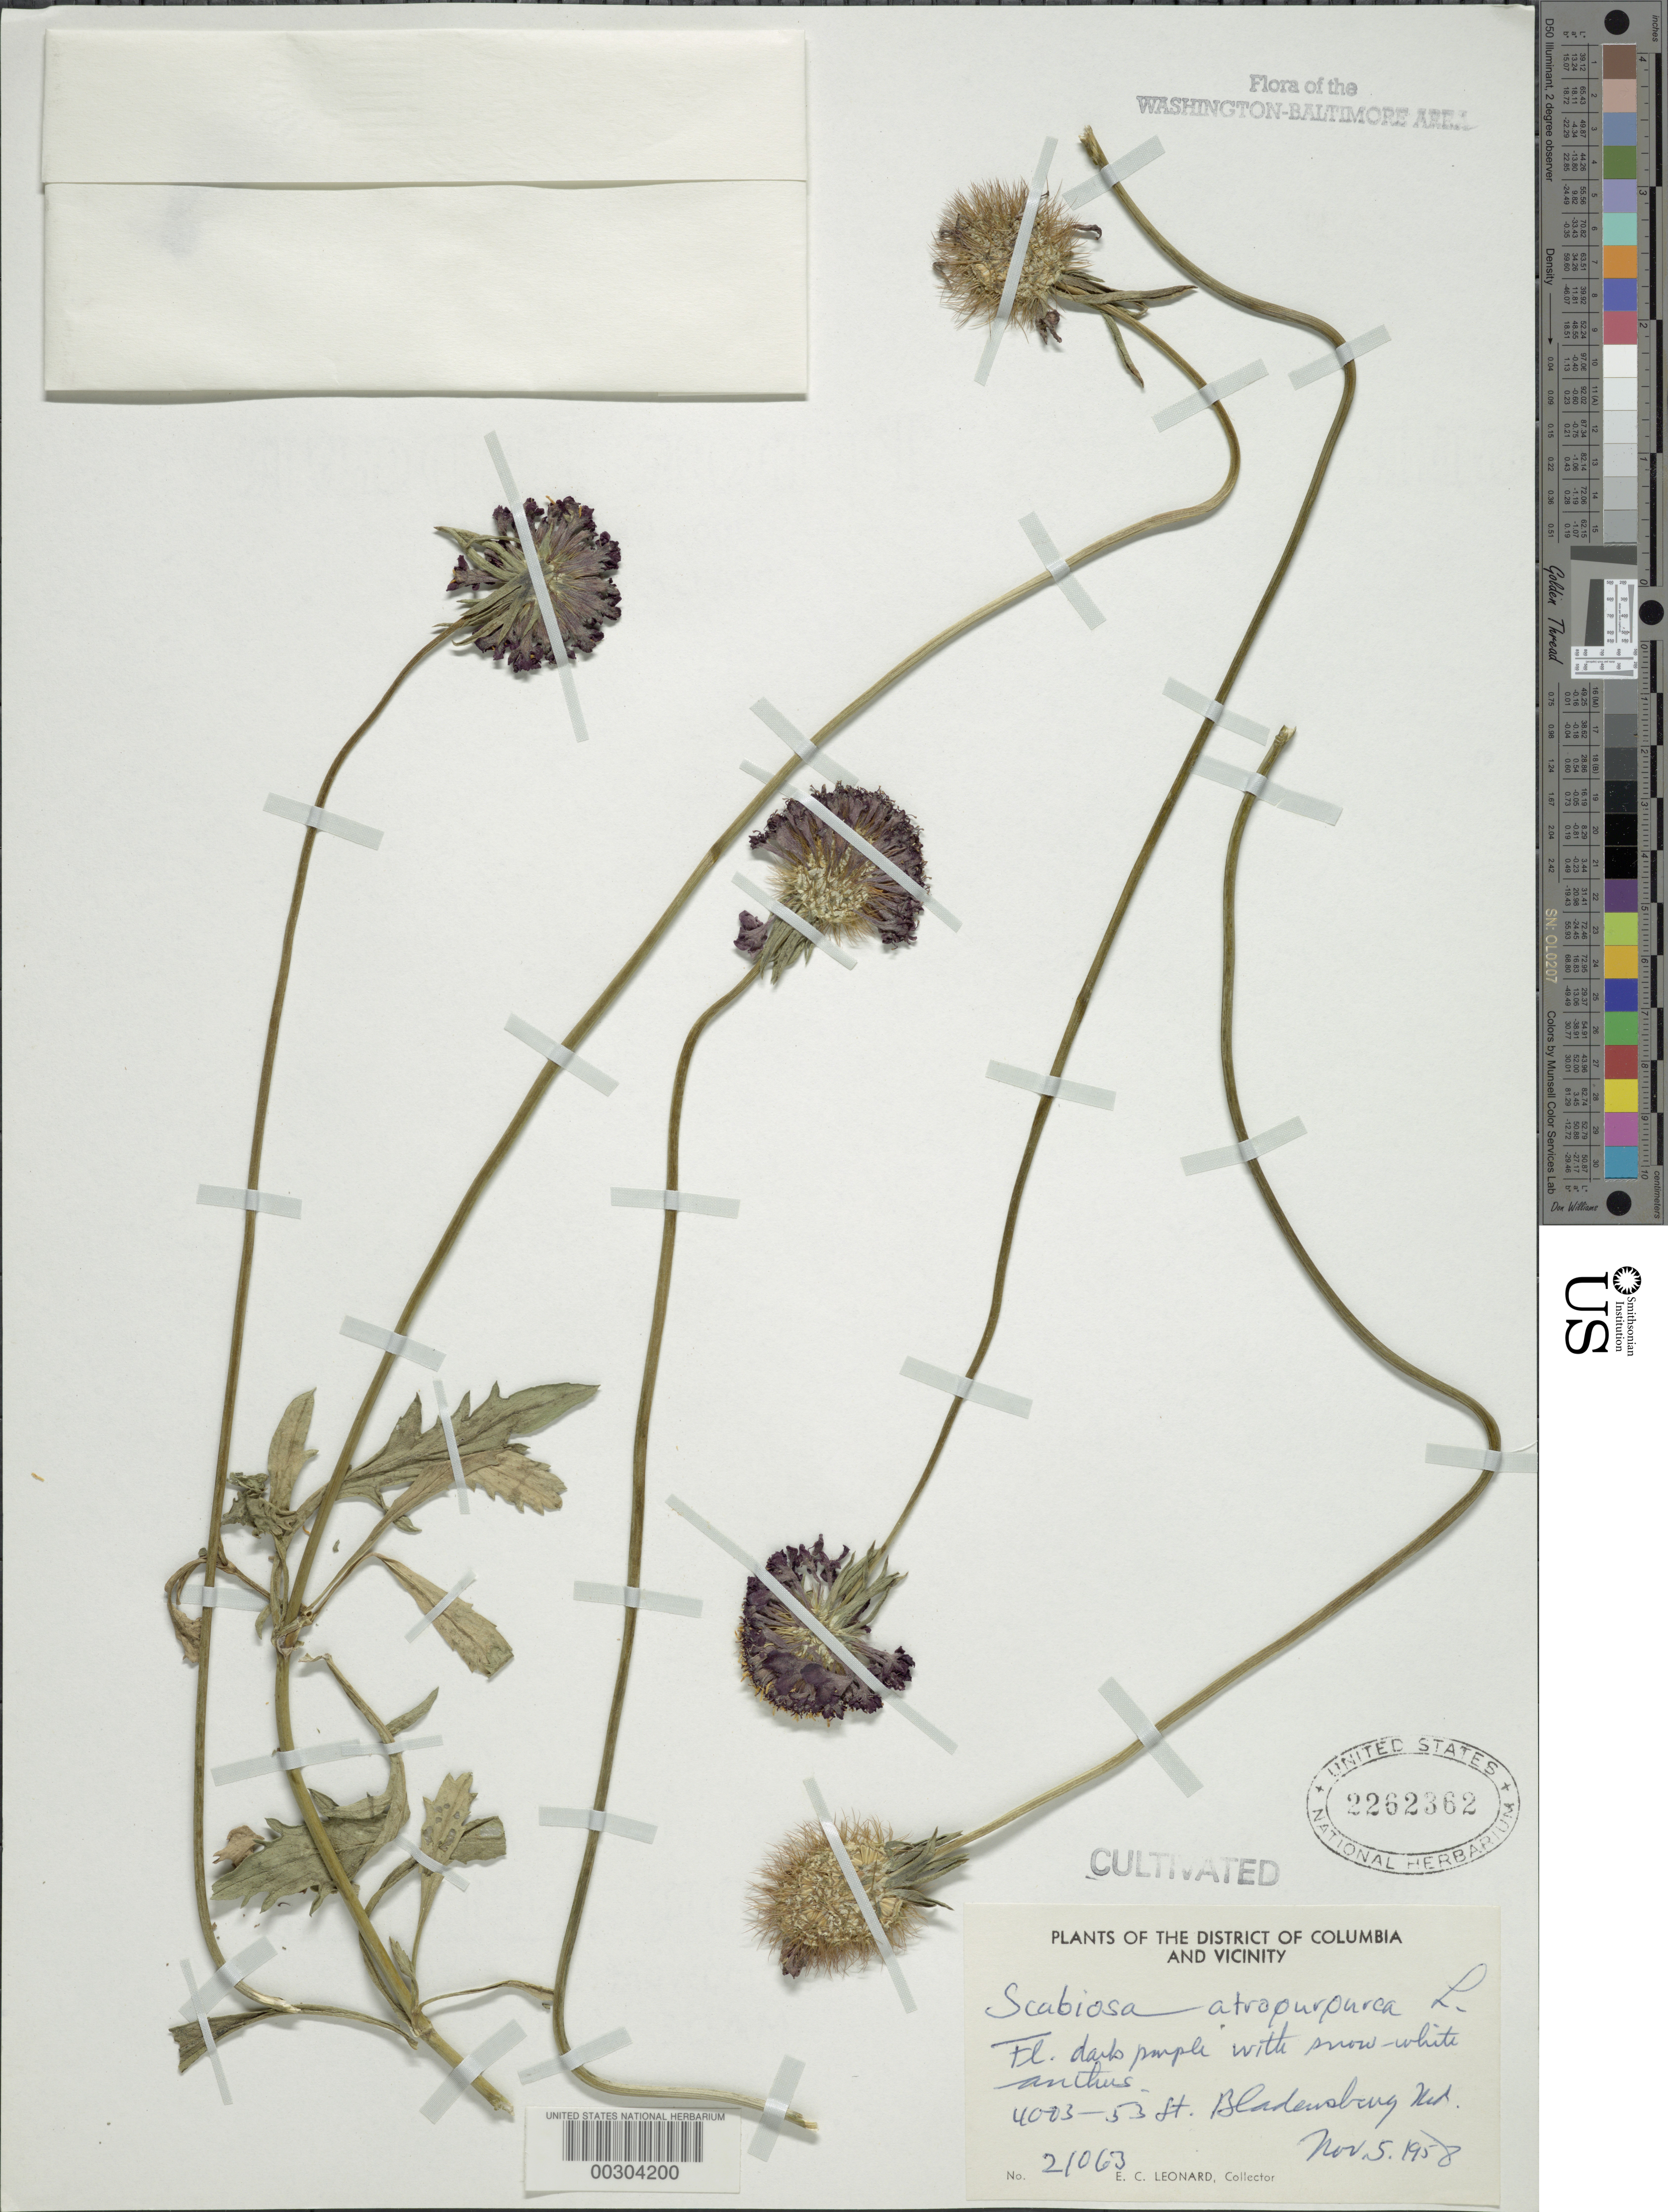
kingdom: Plantae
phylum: Tracheophyta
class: Magnoliopsida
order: Dipsacales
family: Caprifoliaceae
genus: Scabiosa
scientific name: Scabiosa atropurpurea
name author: L.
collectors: E. C. Leonard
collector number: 21063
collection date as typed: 05 Nov 1958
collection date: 1958-11-05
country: United States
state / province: Maryland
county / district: Prince George's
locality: Bladensburg, 4003 53 St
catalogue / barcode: US 2262362